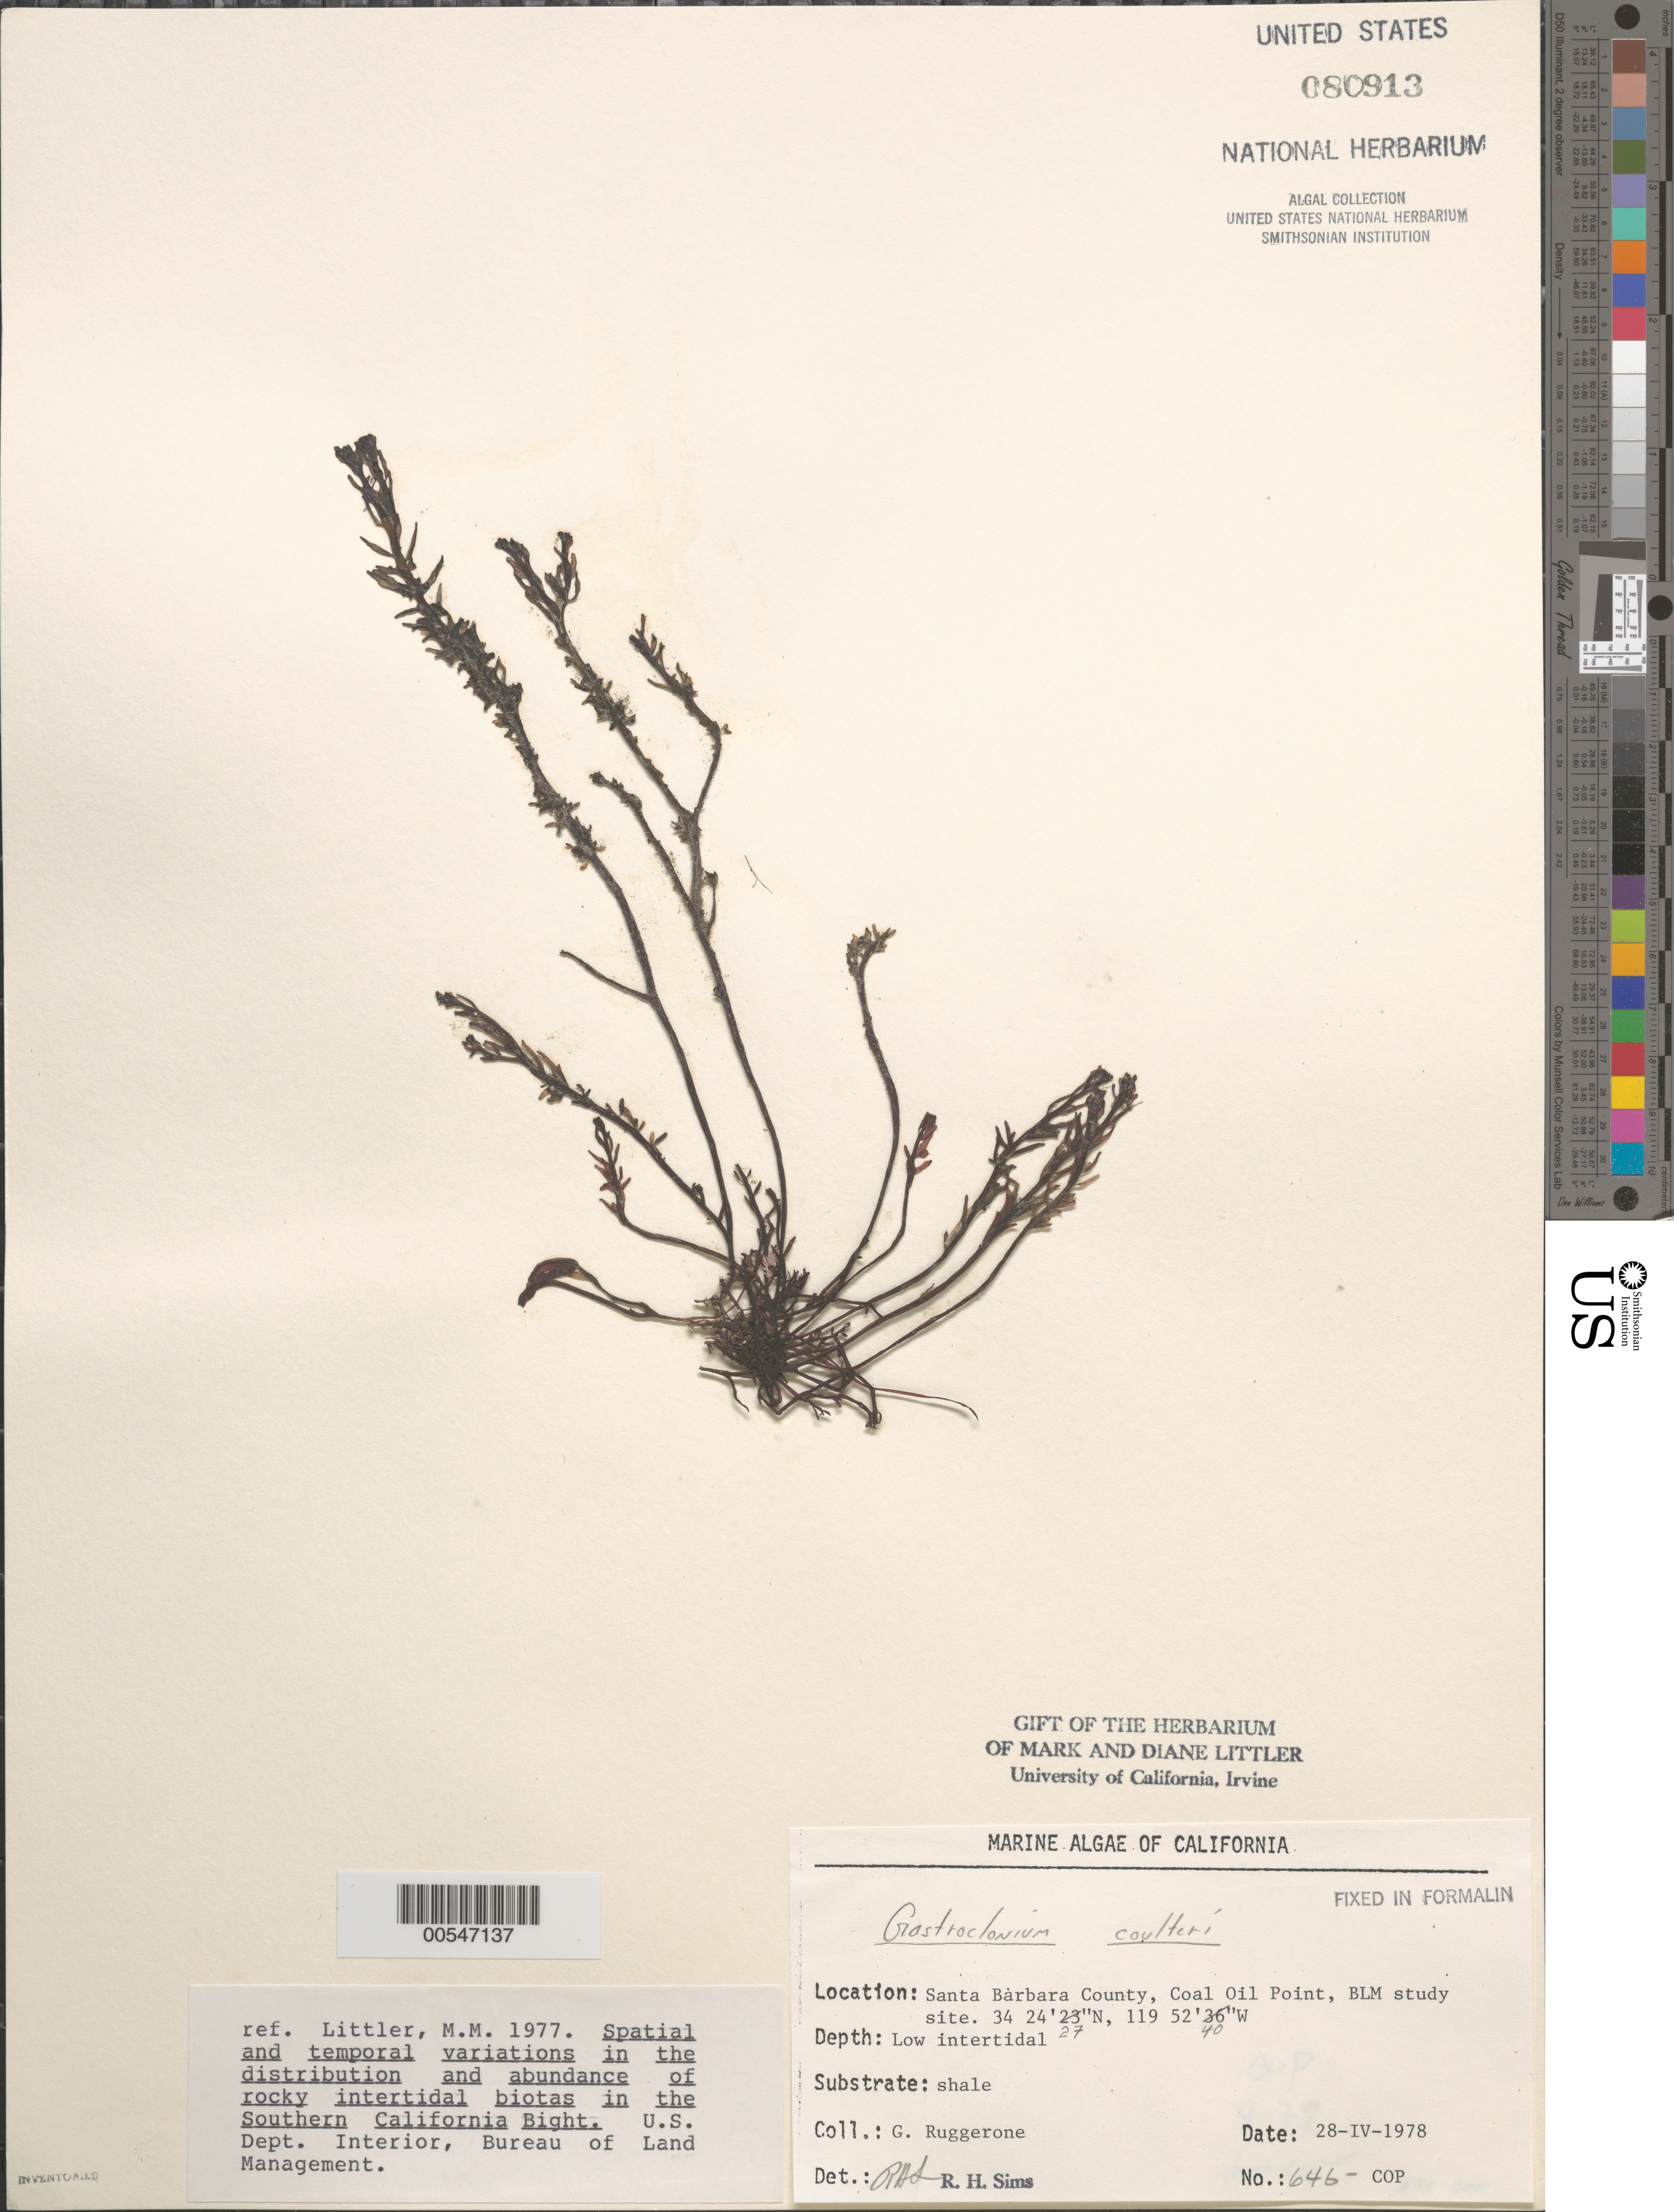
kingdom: Plantae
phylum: Rhodophyta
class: Florideophyceae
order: Rhodymeniales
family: Champiaceae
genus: Neogastroclonium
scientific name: Neogastroclonium subarticulatum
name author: (Turner) L. Le Gall et al.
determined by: Algae name updating Project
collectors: G. Ruggerone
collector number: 646-cop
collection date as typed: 28 Apr 1978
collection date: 1978-04-28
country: United States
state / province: California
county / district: Santa Barbara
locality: Coal Oil Point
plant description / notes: BLM-SOCALBIGHT Rocky Intertidal Survey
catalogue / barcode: US 80913